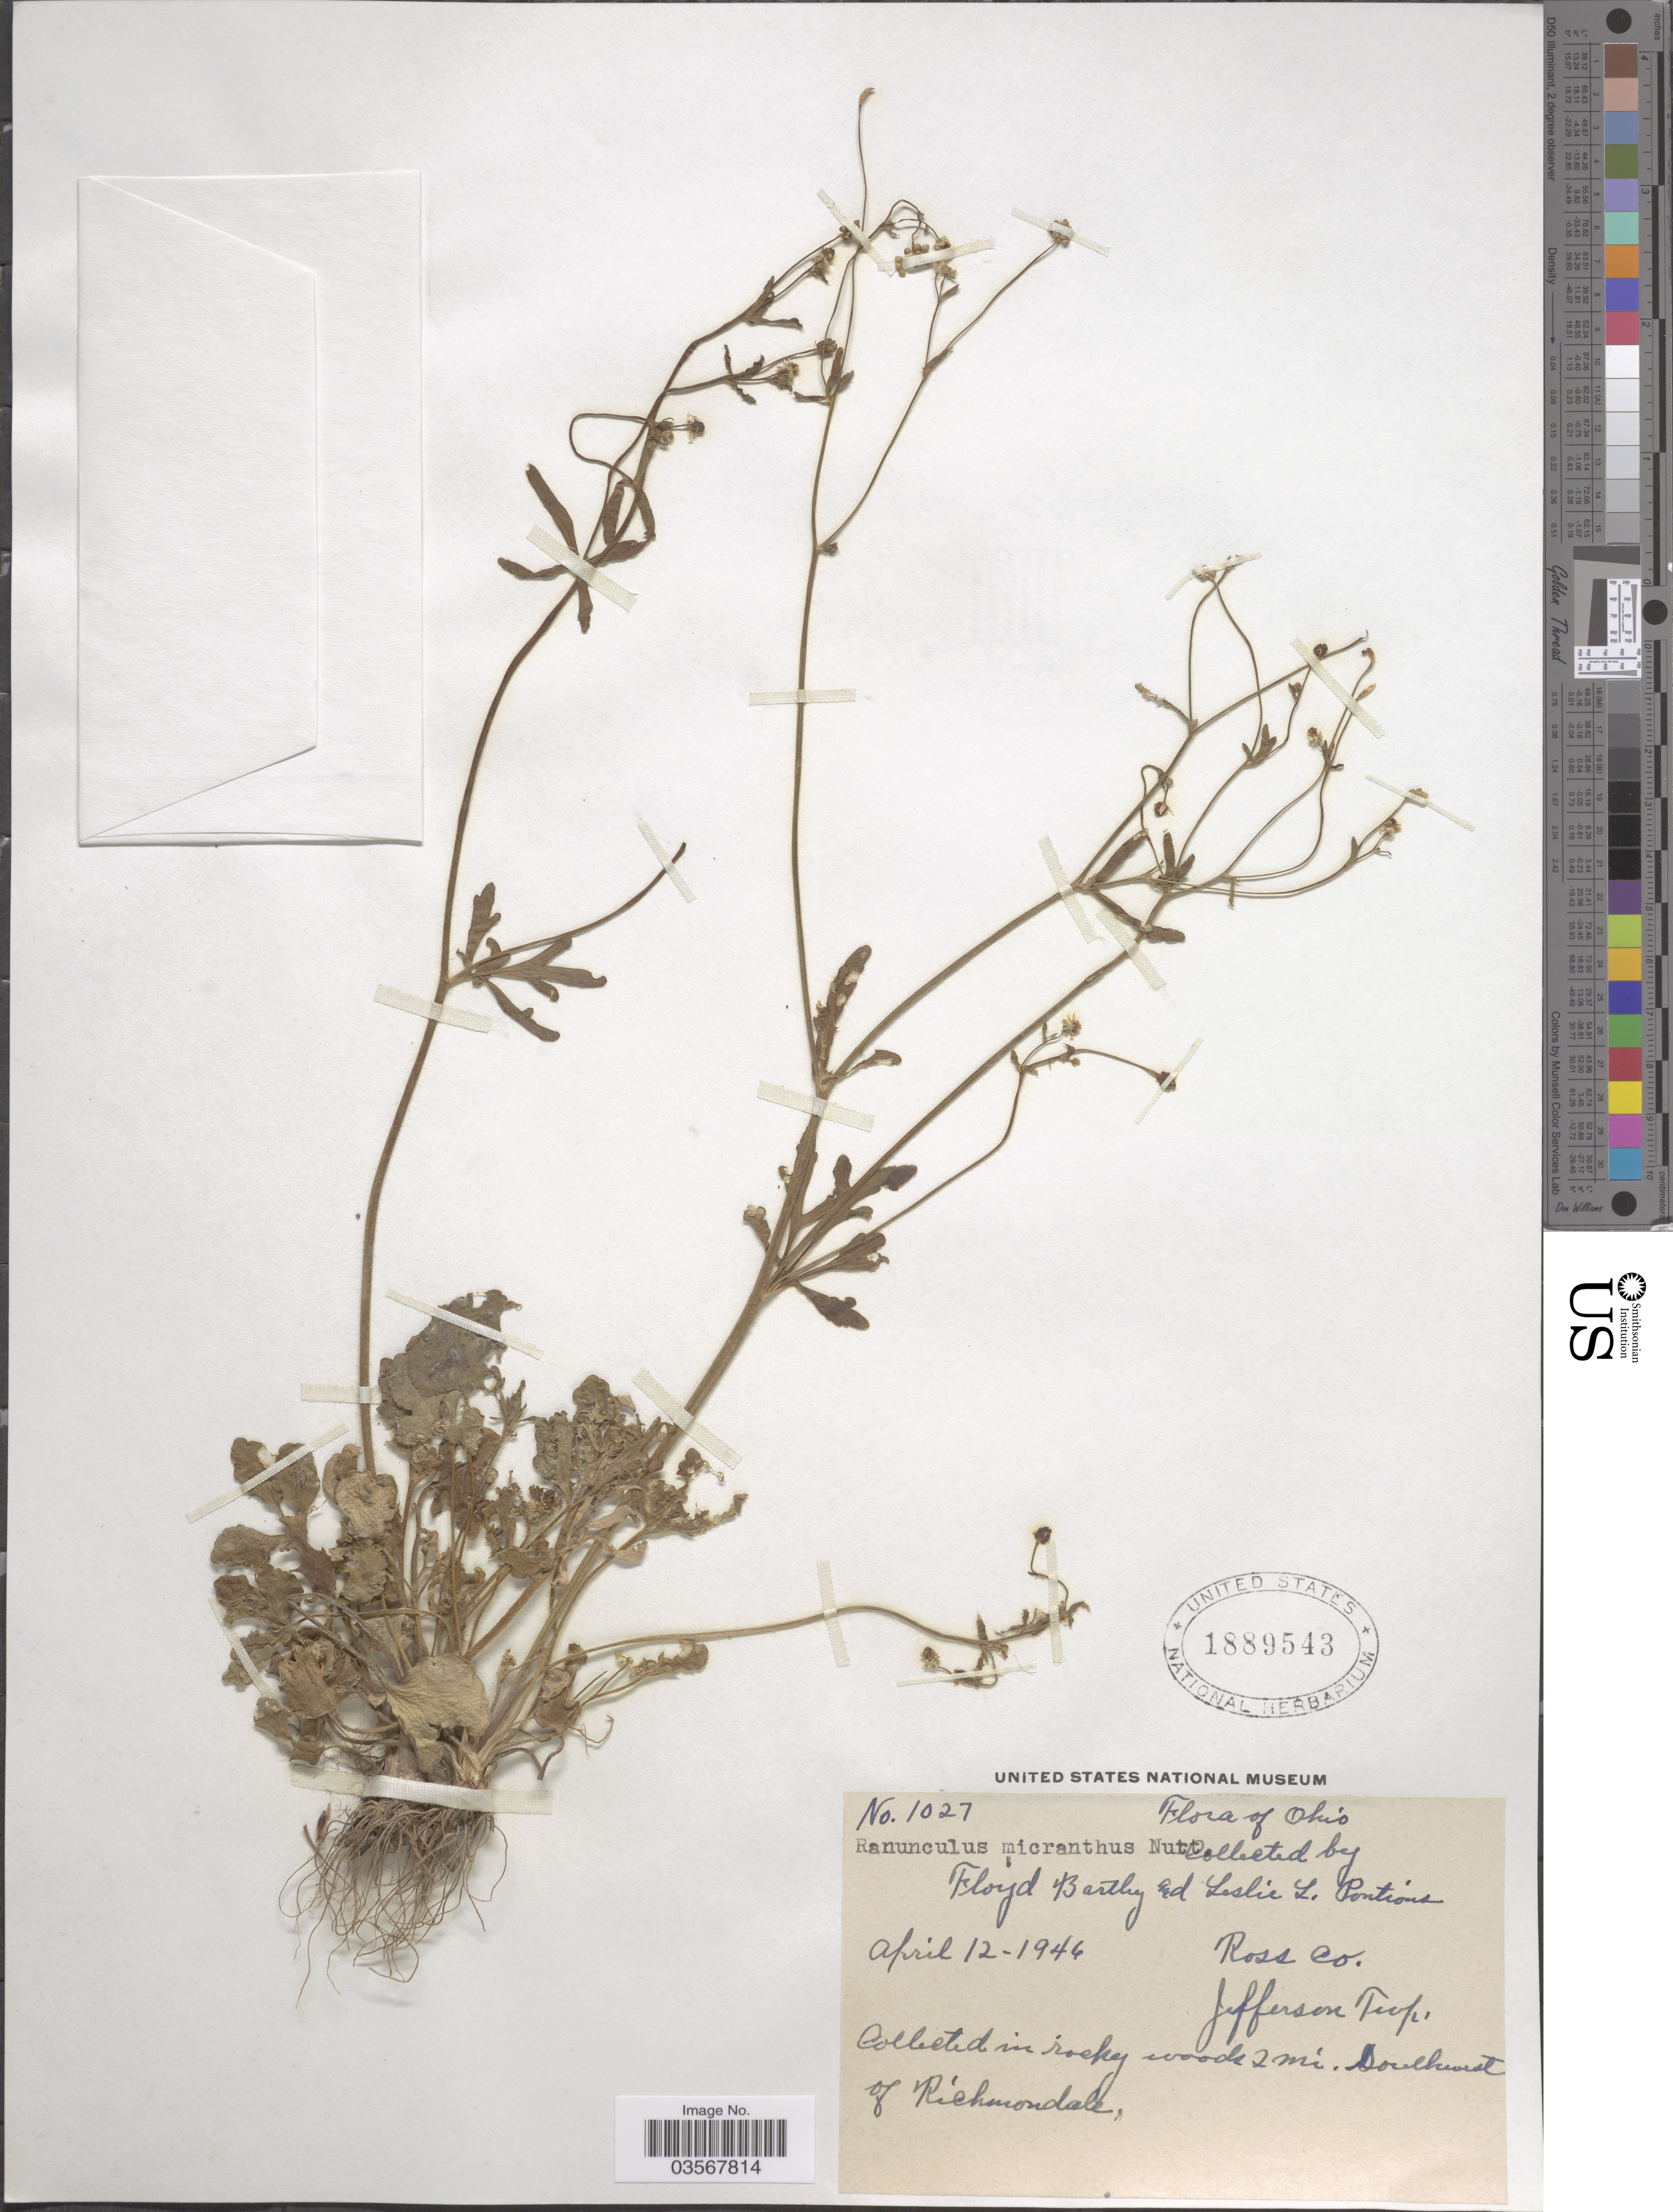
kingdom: Plantae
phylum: Tracheophyta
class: Magnoliopsida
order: Ranunculales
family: Ranunculaceae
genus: Ranunculus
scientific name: Ranunculus micranthus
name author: Nutt.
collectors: F. Bartley & L. L. Pontious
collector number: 1027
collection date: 1946-04-12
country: United States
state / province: Ohio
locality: Ross Co. Jefferson Twp. 2 mi. Southwest of Richmondale.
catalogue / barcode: US 1889543